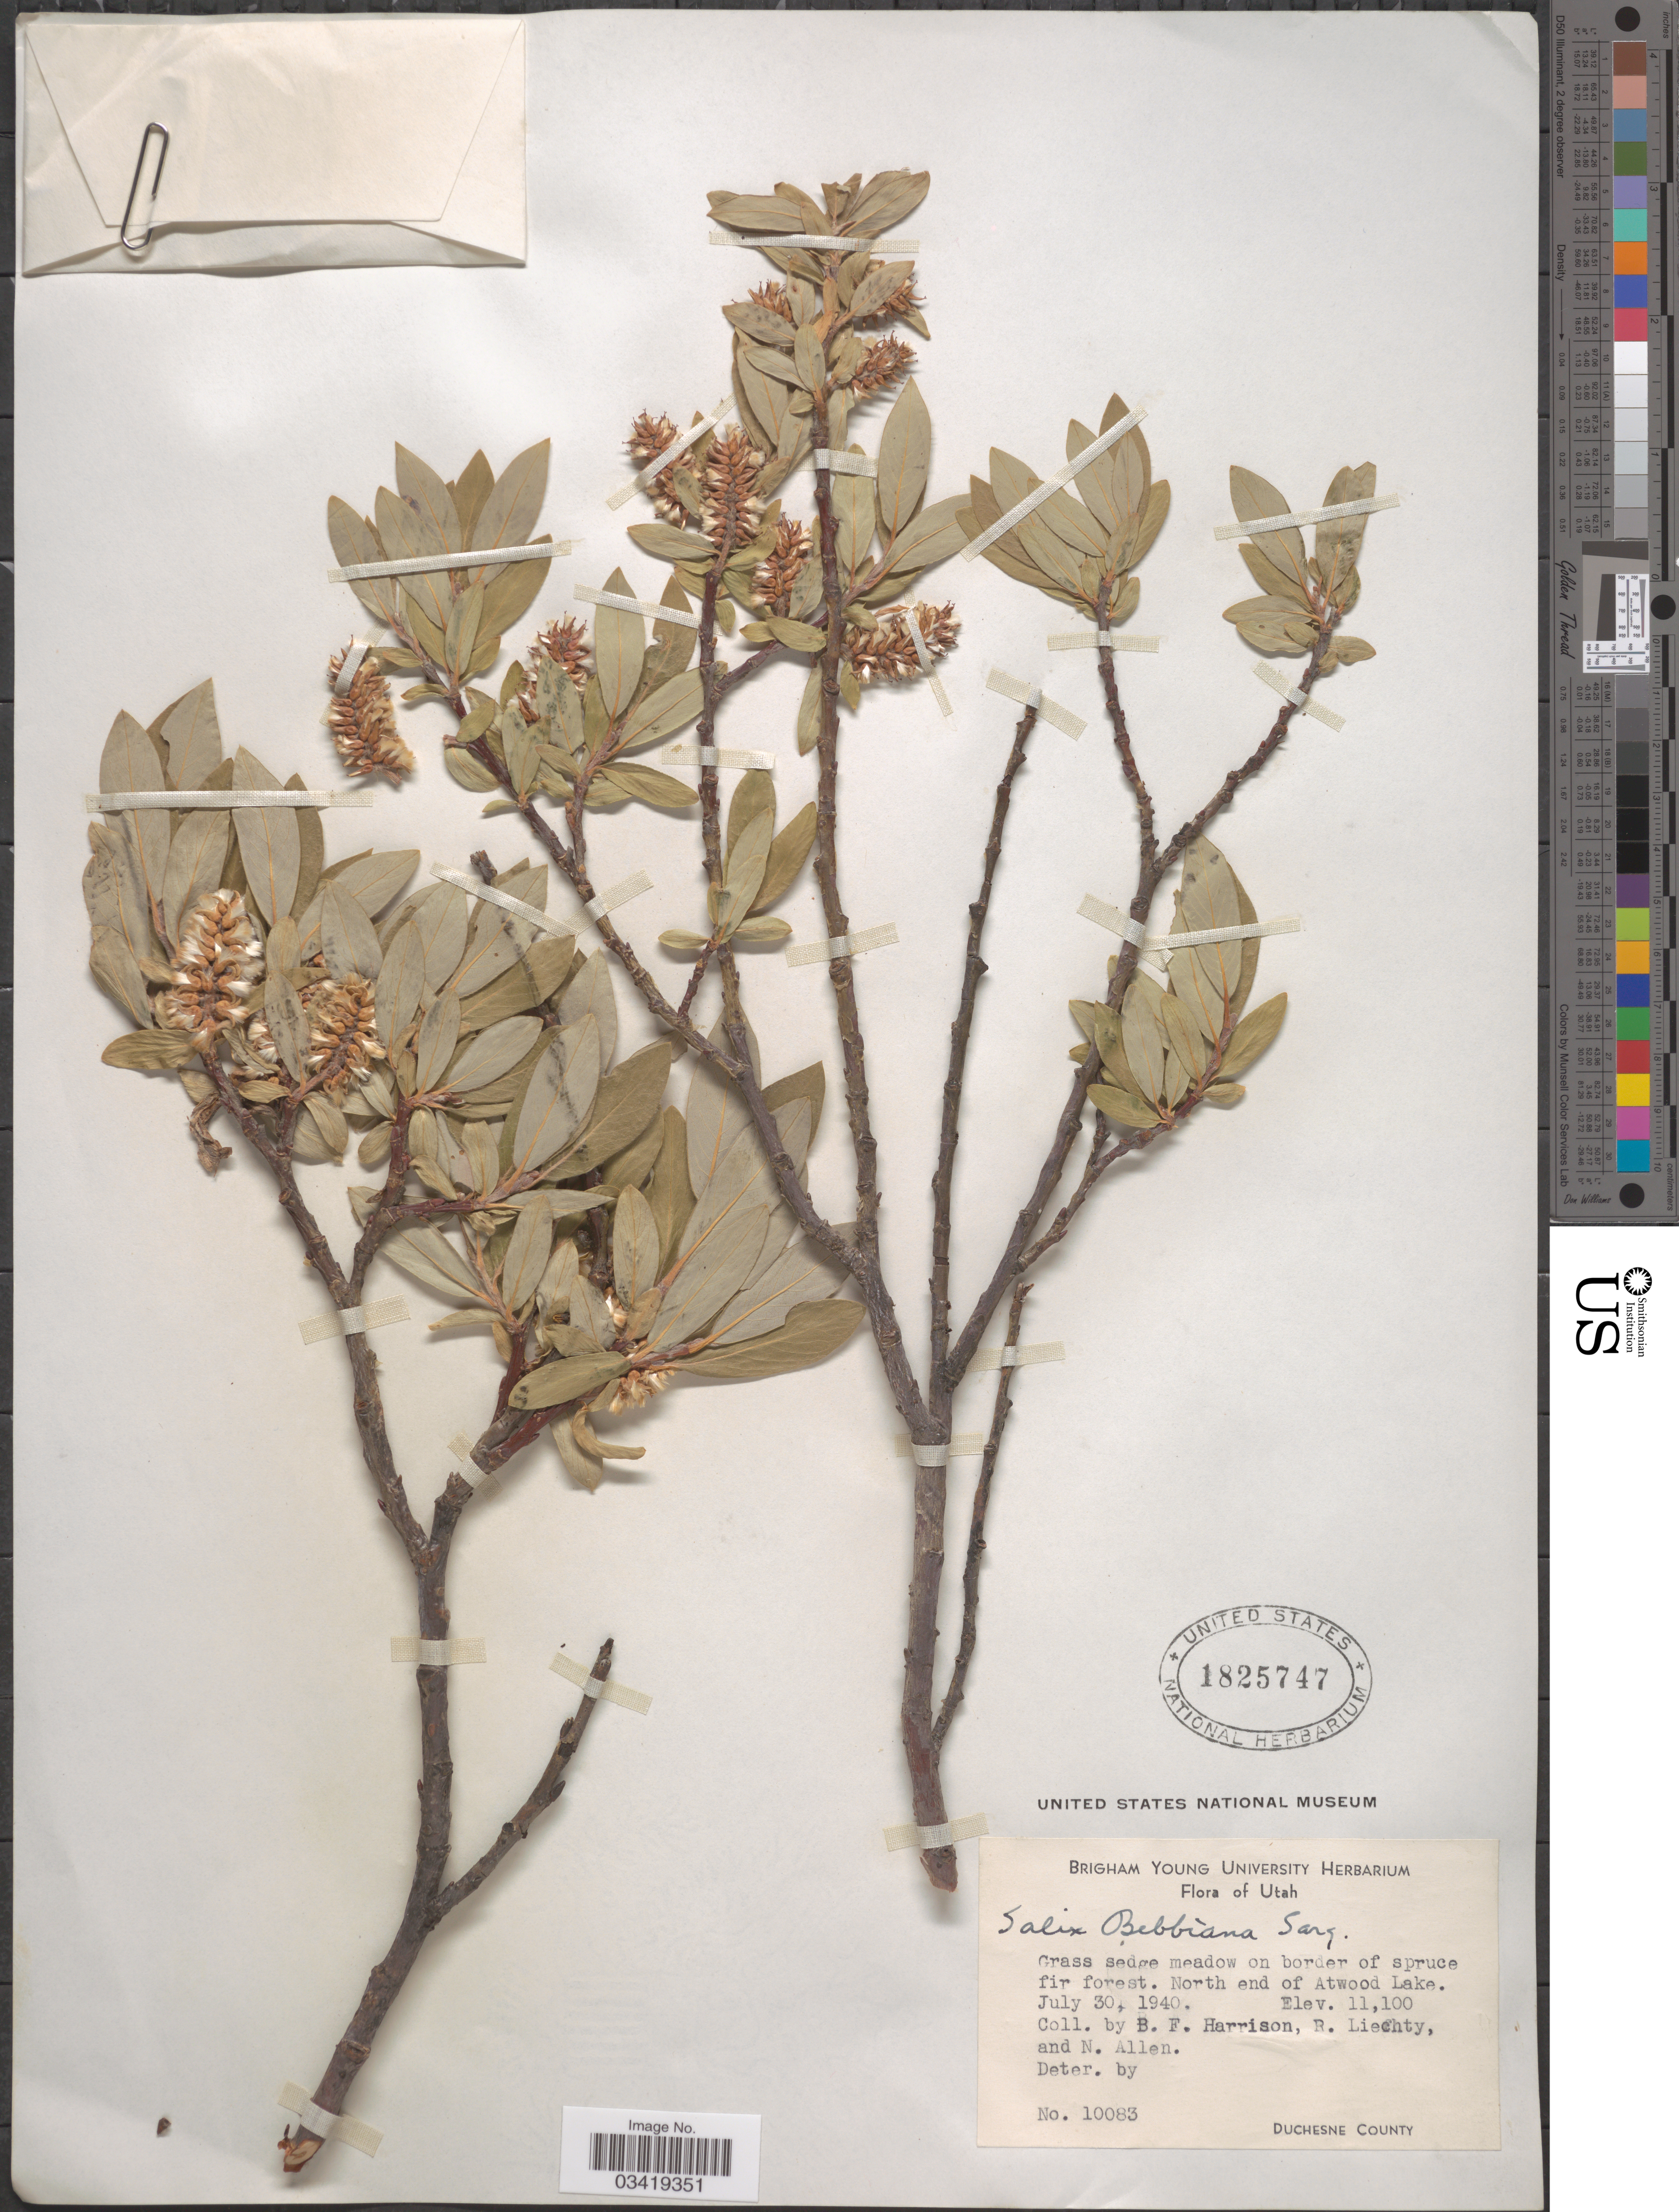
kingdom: Plantae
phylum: Tracheophyta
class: Magnoliopsida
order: Malpighiales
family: Salicaceae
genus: Salix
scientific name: Salix bebbiana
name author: Sarg.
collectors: B. F. Harrison, R. Liechty & N. Allen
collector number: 10083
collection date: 1940-07-30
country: United States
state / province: Utah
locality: North end of Atwood Lake. Duchesne County.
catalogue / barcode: US 1825747